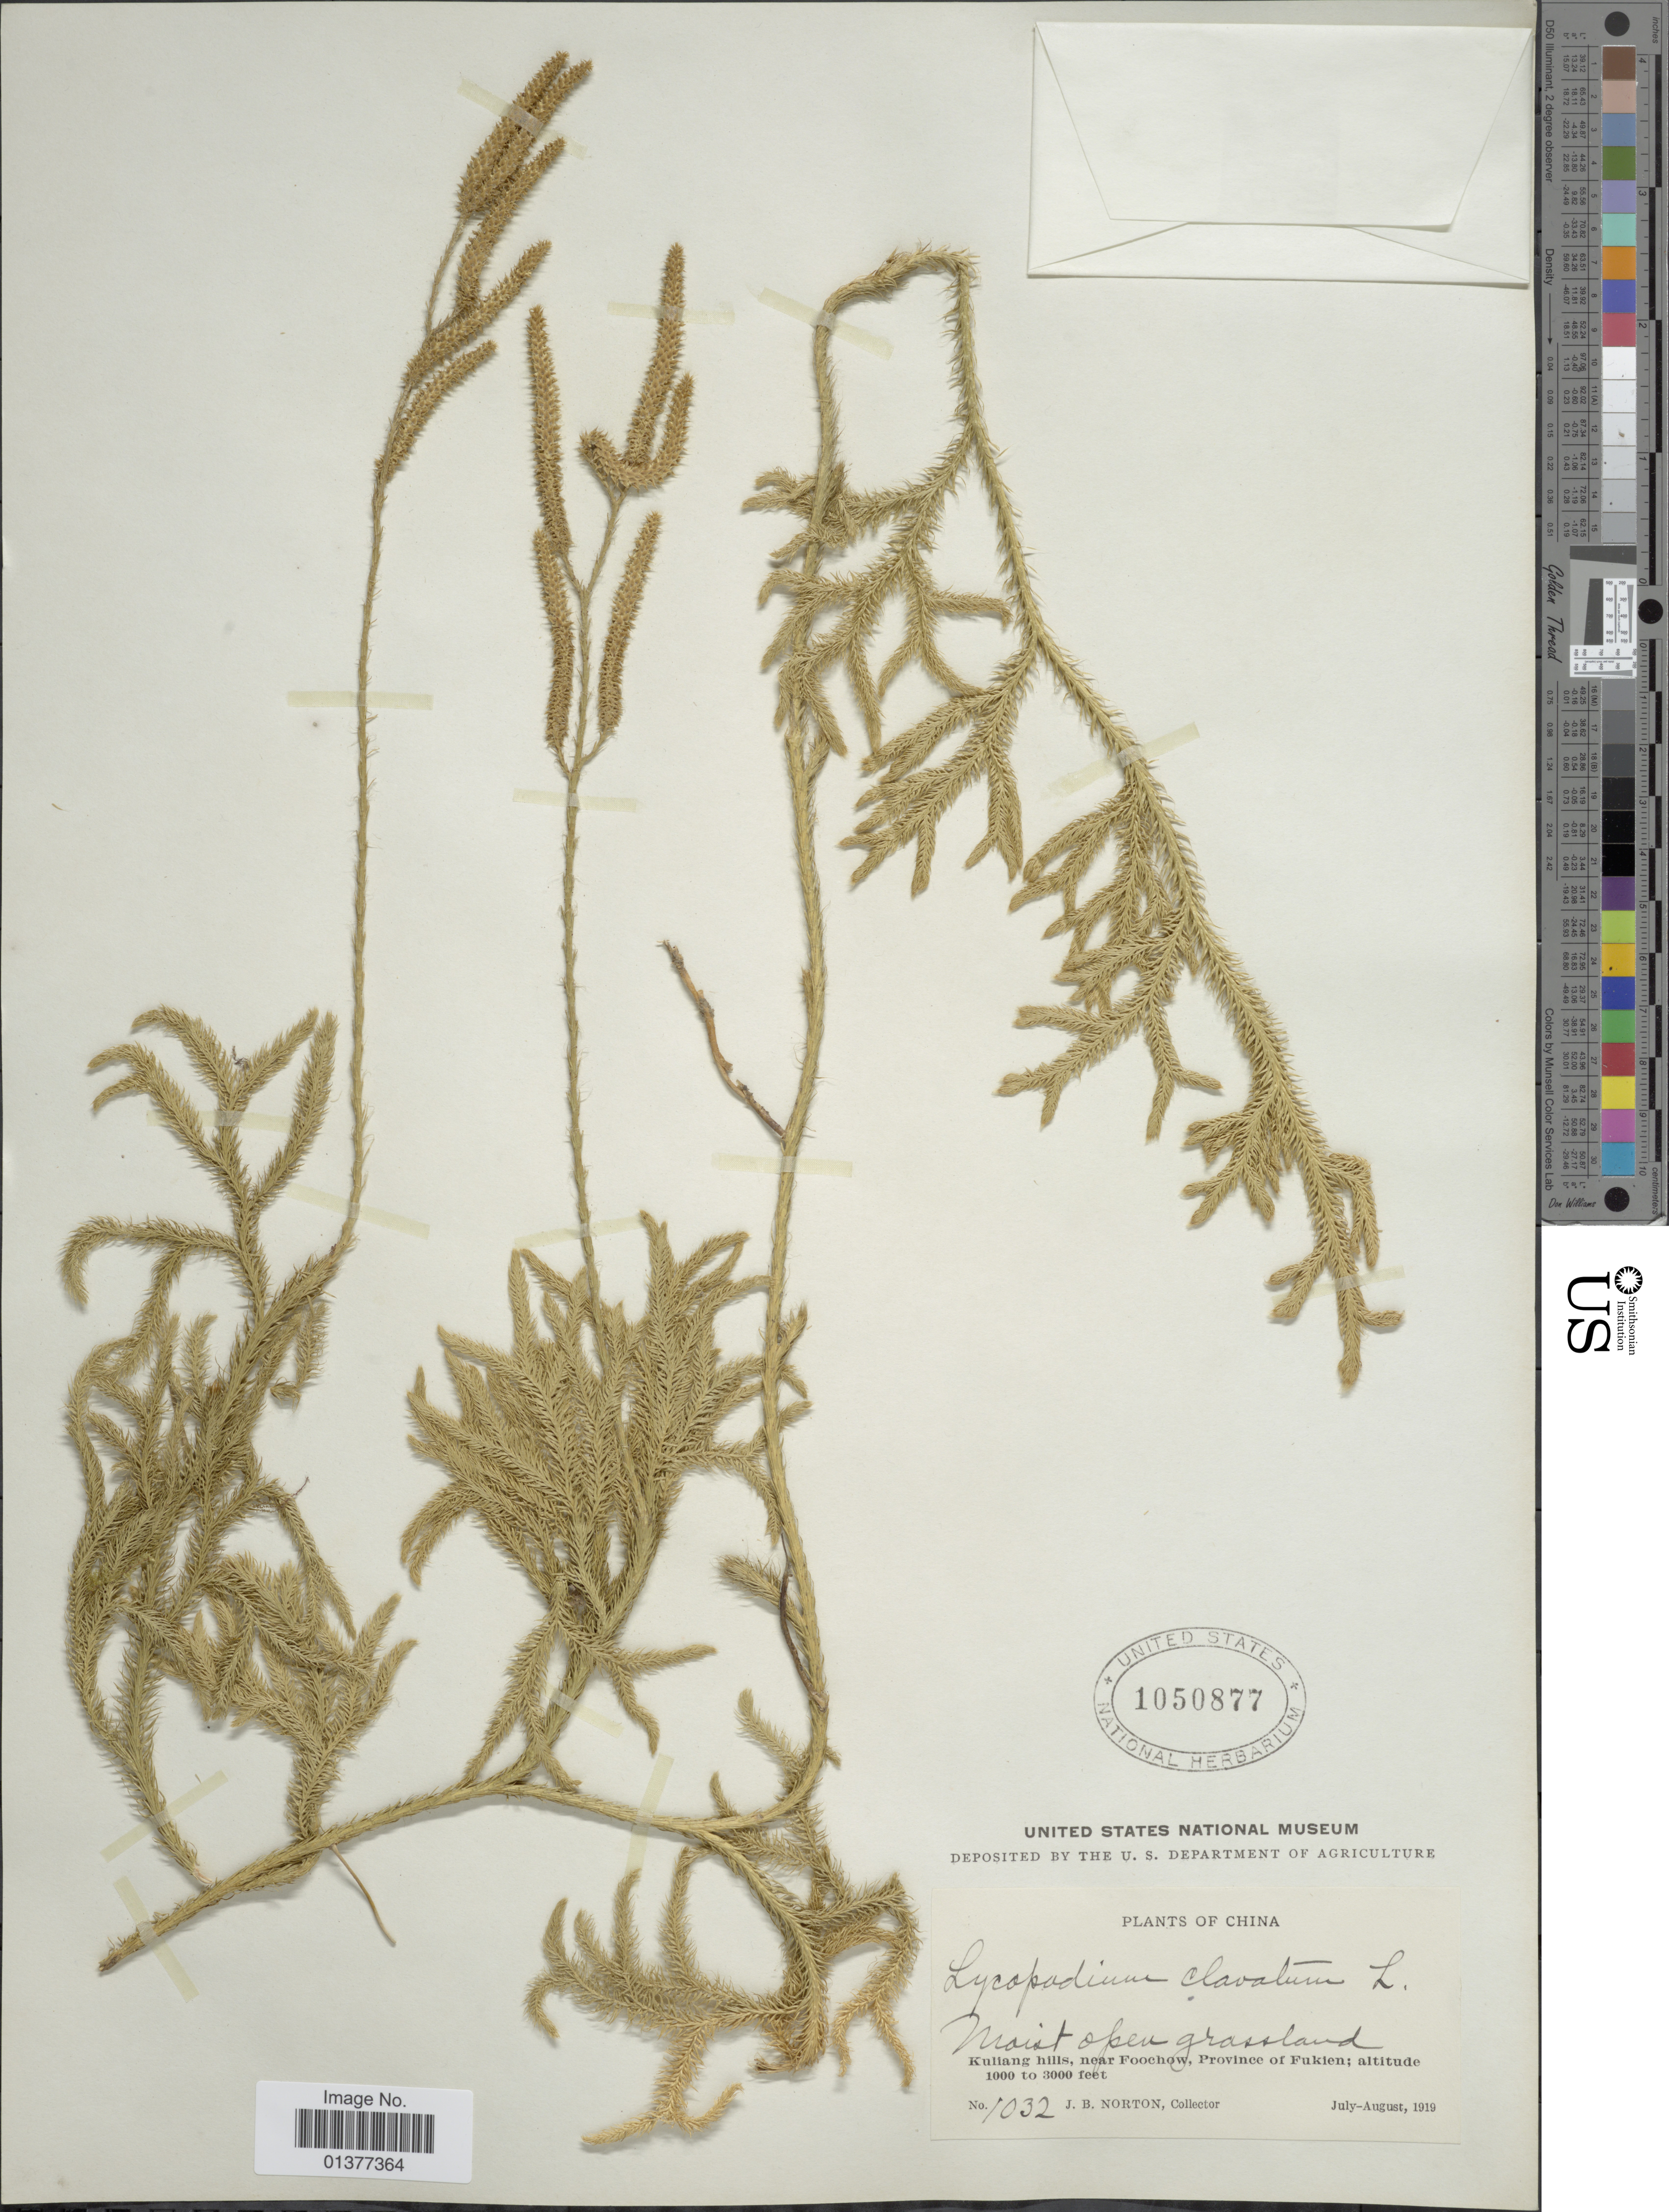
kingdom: Plantae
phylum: Tracheophyta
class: Lycopodiopsida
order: Lycopodiales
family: Lycopodiaceae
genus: Lycopodium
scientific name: Lycopodium clavatum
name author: L.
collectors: J. B. Norton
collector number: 1032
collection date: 1919-07/1919-08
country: China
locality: Kuliang hills, near Foochow, Province of Fukien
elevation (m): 305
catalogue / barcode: US 1050877